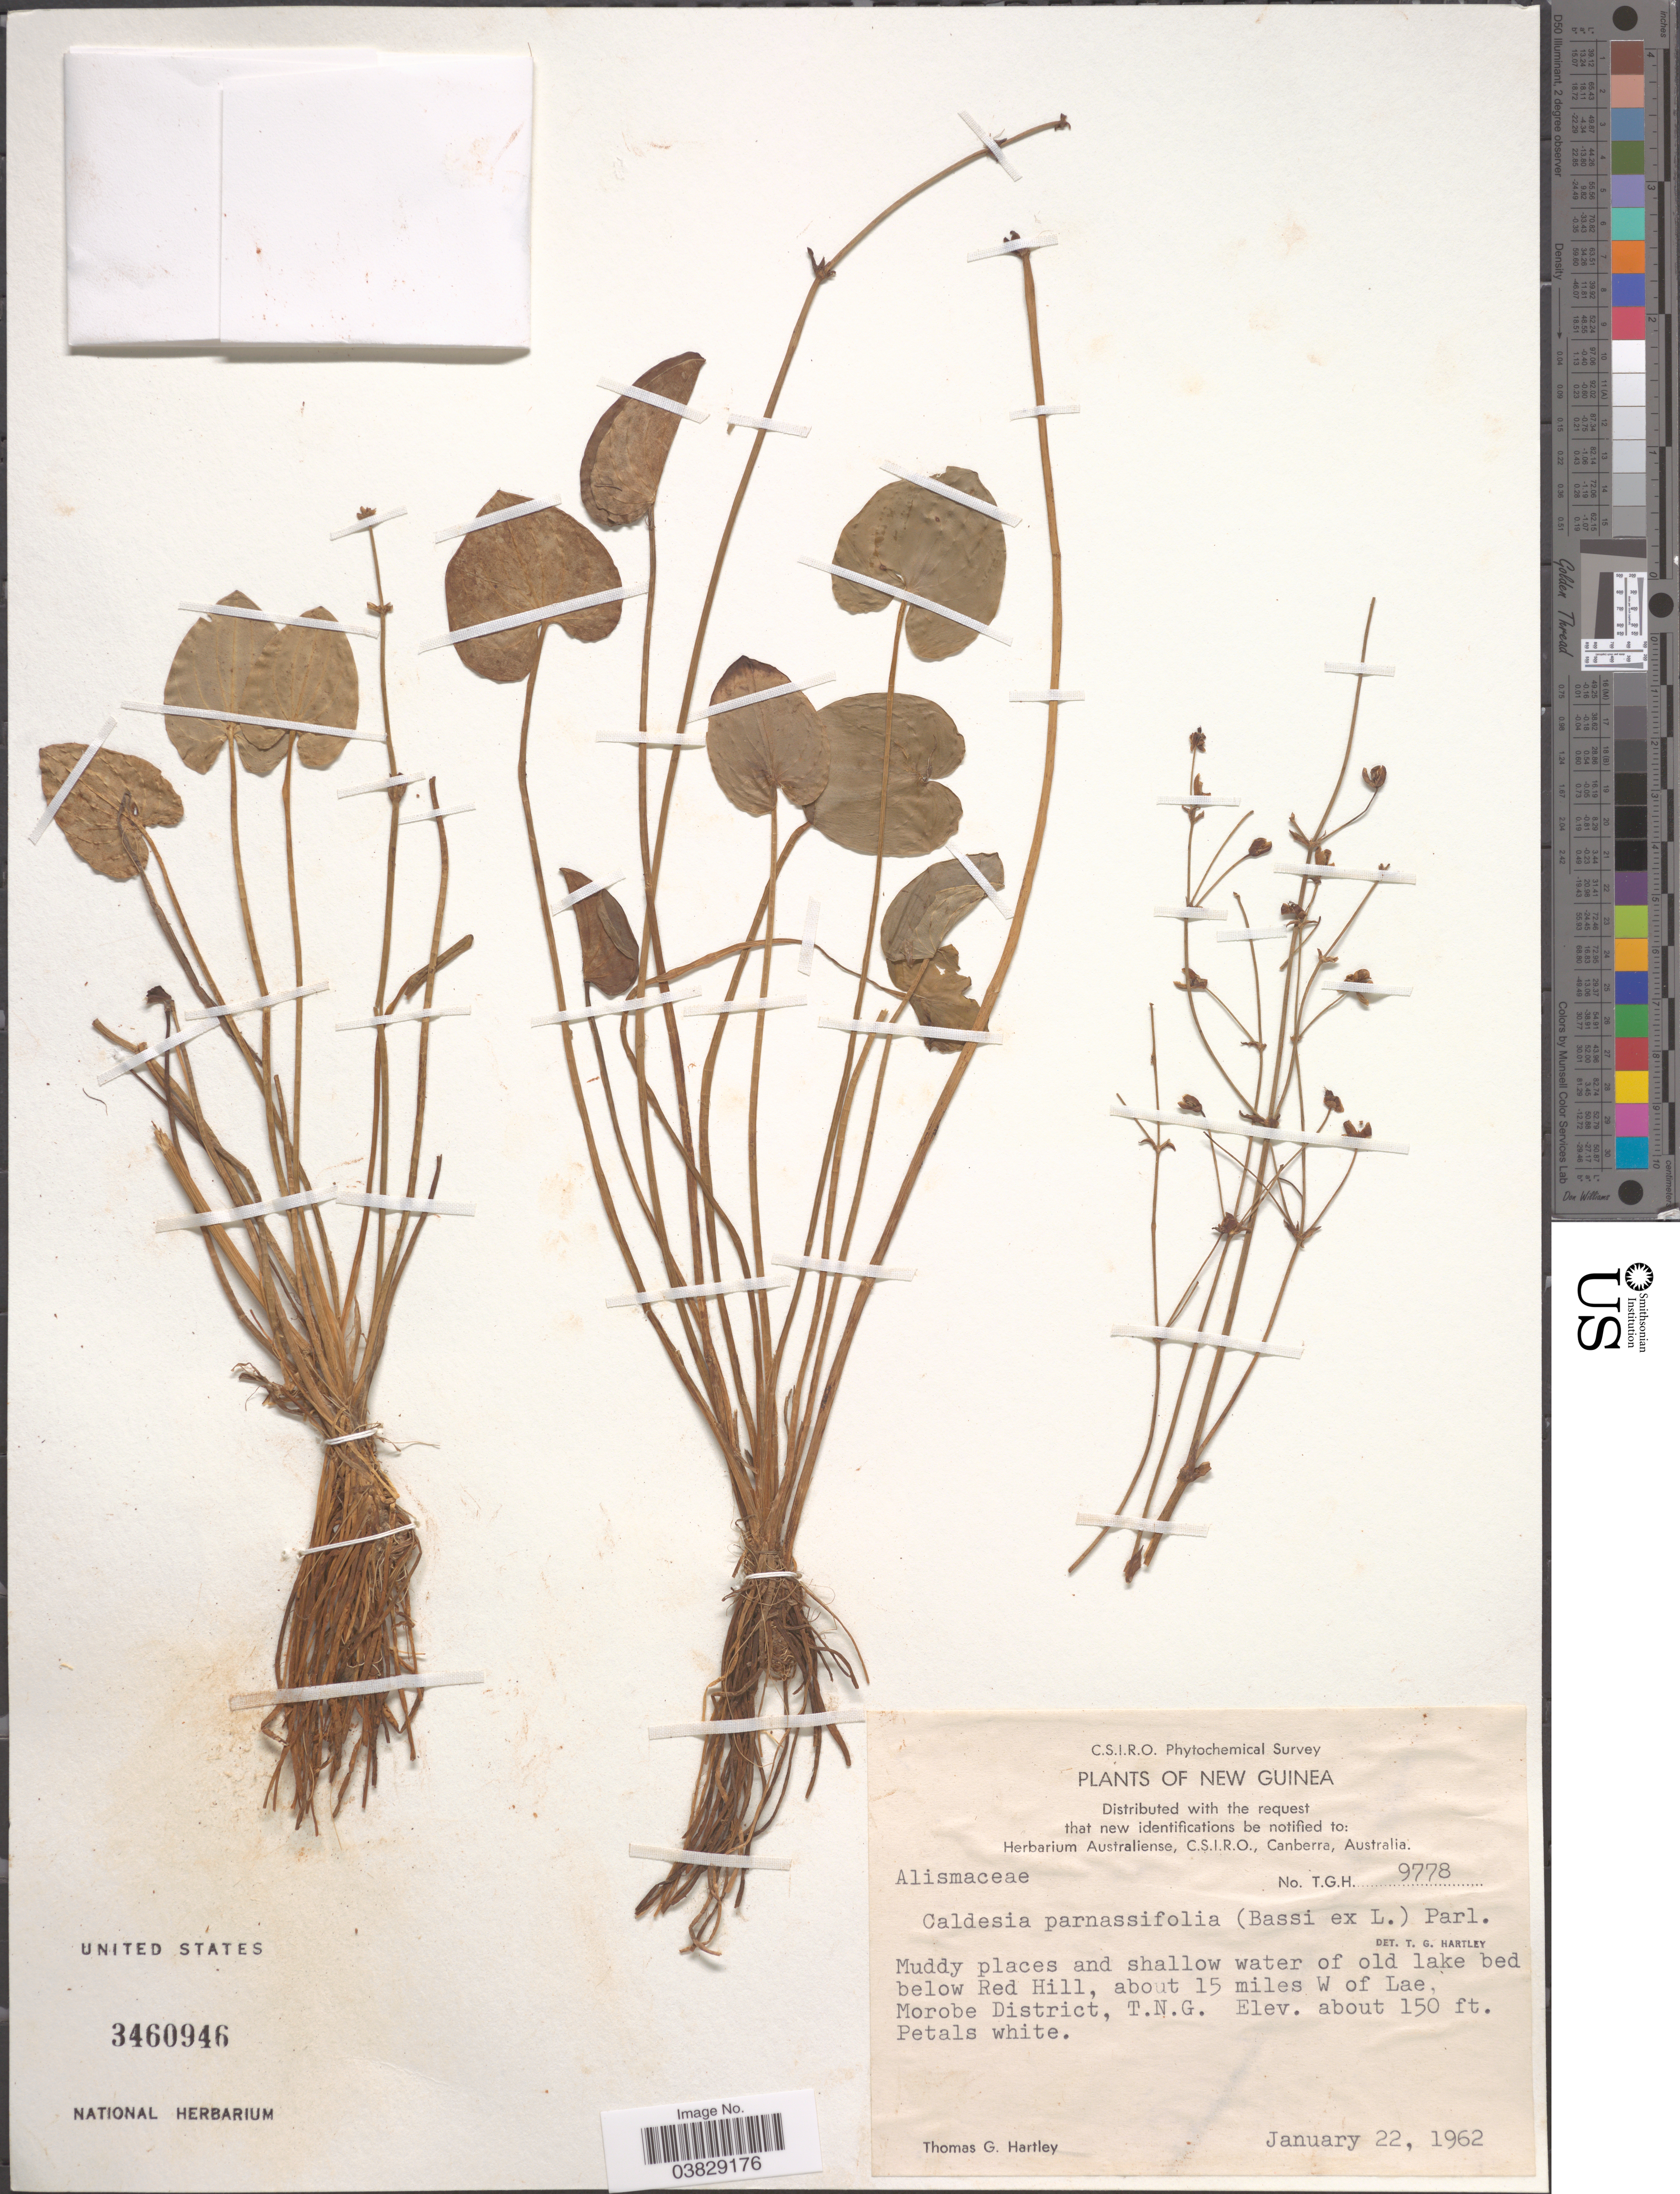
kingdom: Plantae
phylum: Tracheophyta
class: Liliopsida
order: Alismatales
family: Alismataceae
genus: Caldesia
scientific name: Caldesia parnassifolia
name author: (L.) Parl.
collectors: T. G. Hartley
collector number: TGH 9778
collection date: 1962-01-22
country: Papua New Guinea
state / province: Morobe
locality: New Guinea. Muddy places and shallow water of old lake bed below Red Hill, about 15 miles W of Lae. Morobe District, T.N.G.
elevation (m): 46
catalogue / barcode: US 3460946